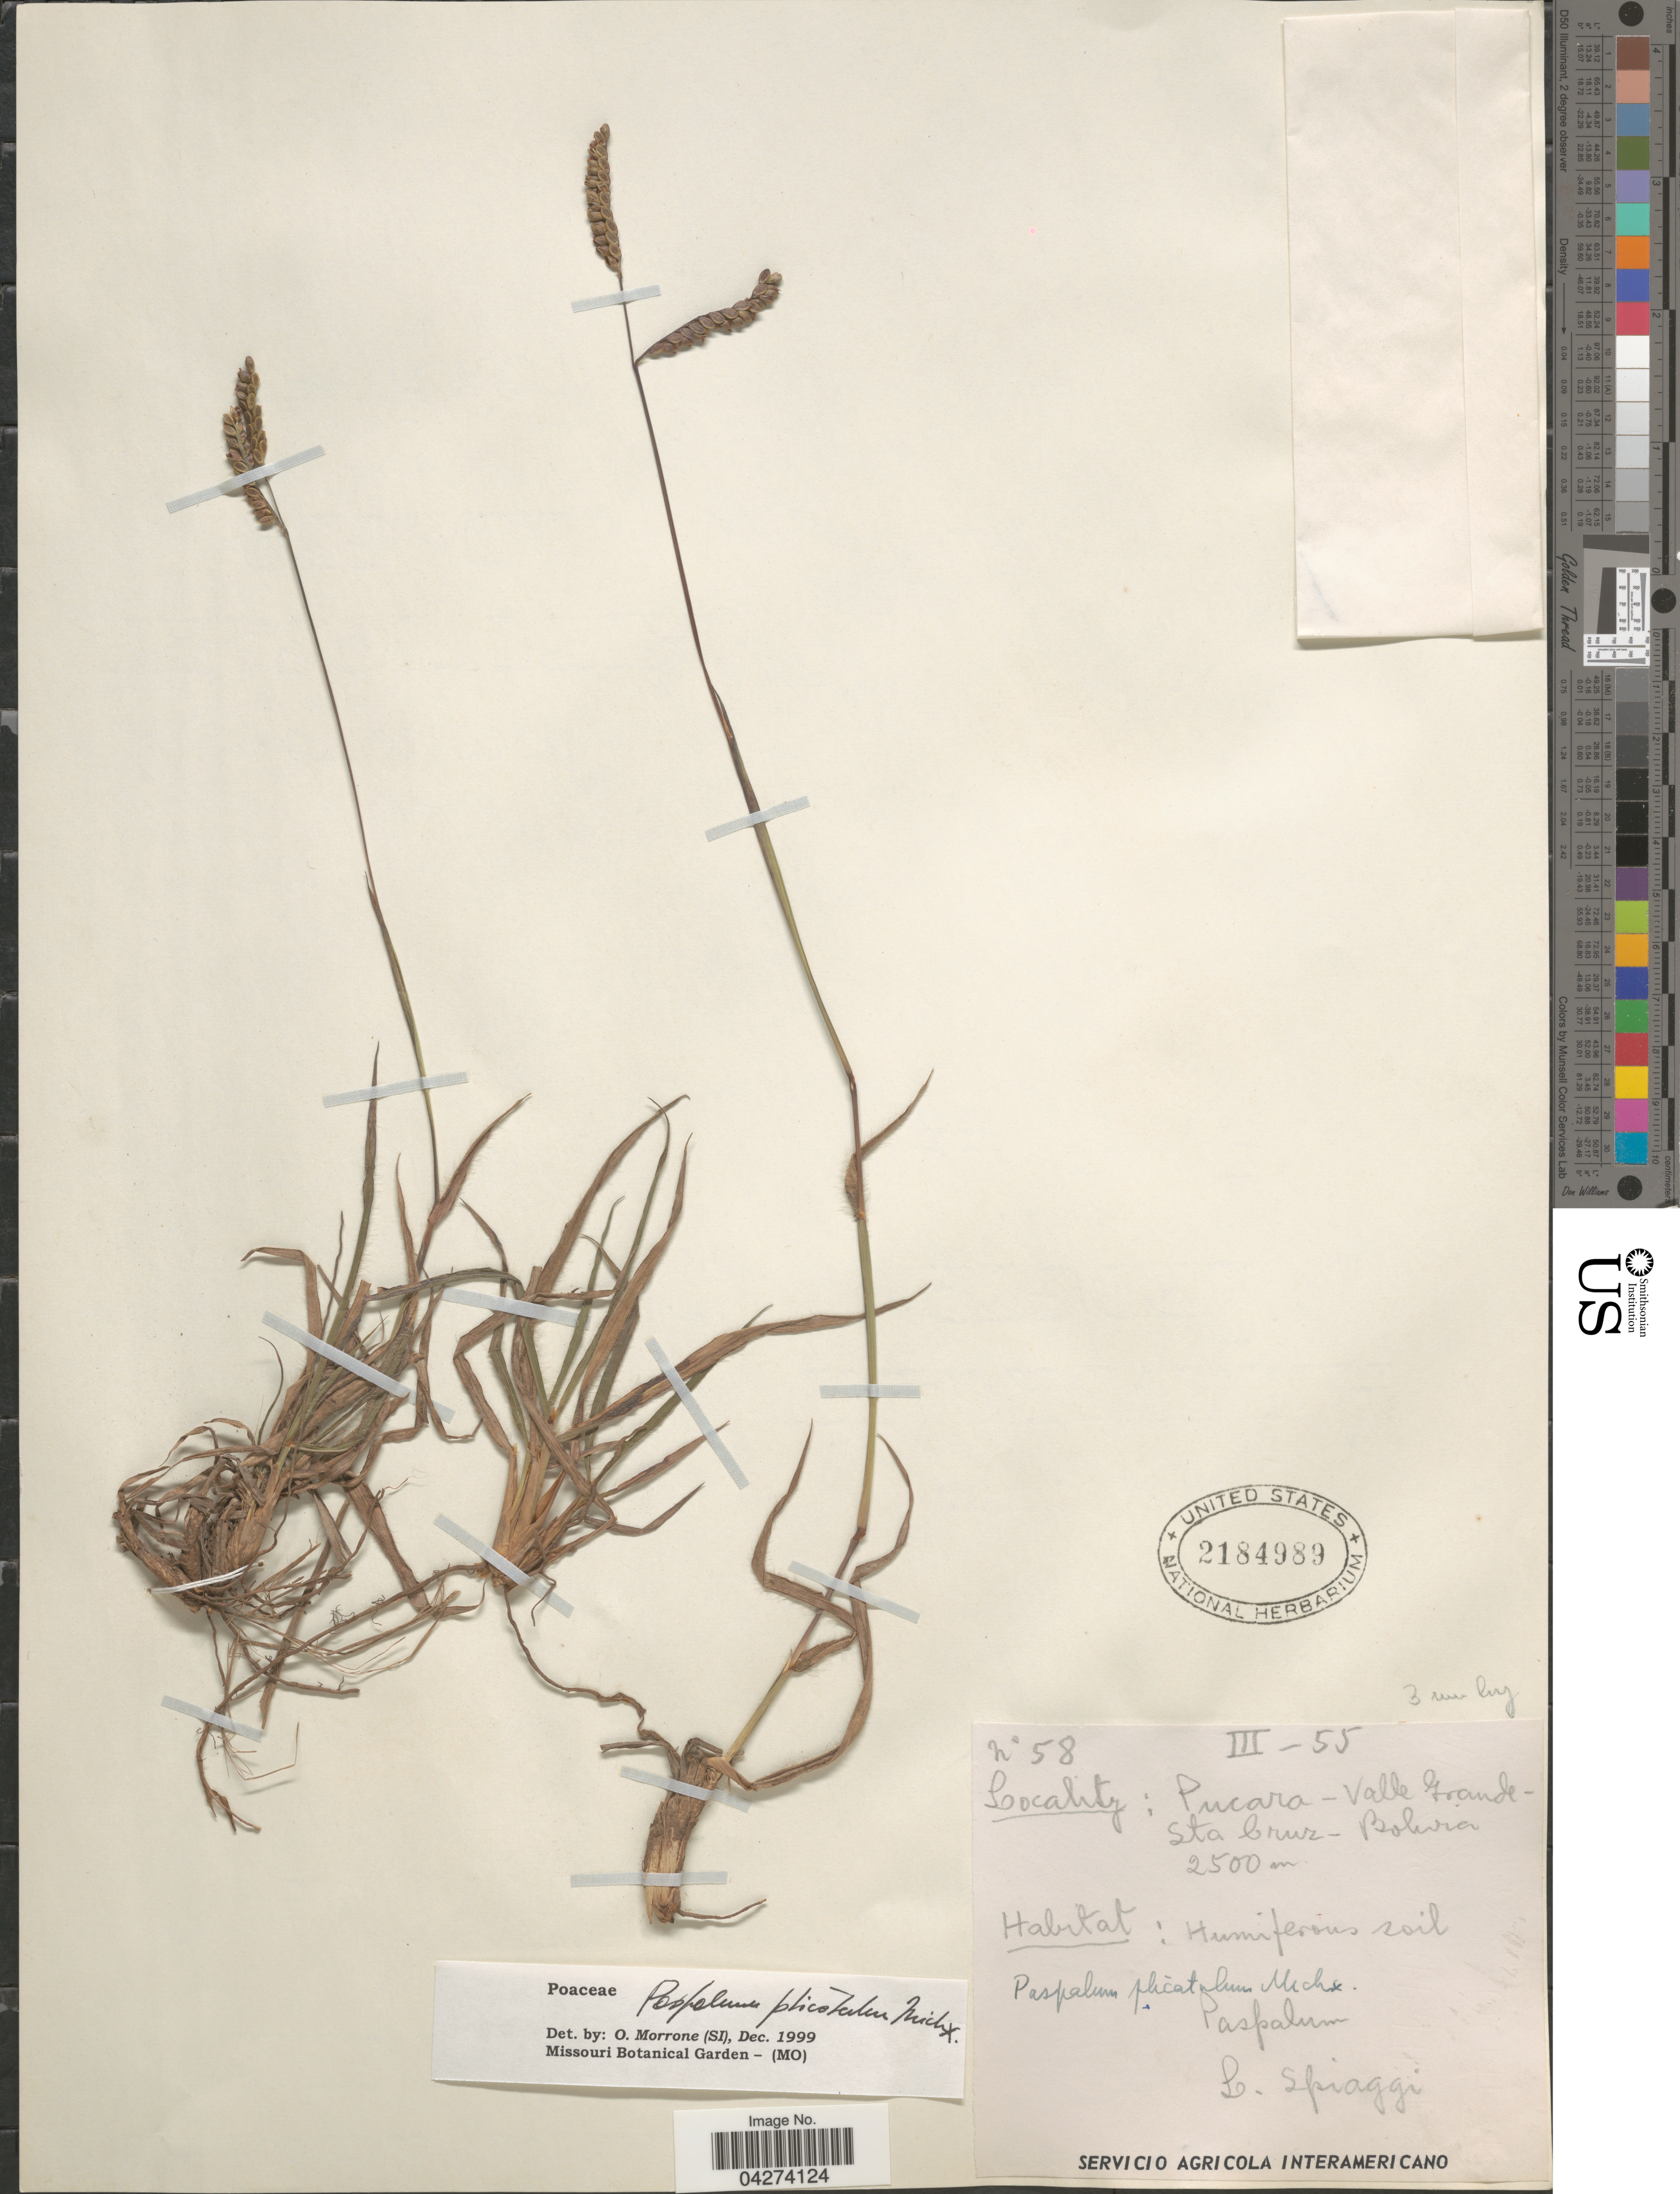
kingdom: Plantae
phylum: Tracheophyta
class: Liliopsida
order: Poales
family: Poaceae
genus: Paspalum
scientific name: Paspalum plicatulum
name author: Michx.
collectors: L. Spiaggi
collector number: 58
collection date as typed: Transcribed d/m/y: /3/55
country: Bolivia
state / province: Santa Cruz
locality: Pucara - Valle Grande - Sta Cruz.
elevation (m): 2500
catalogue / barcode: US 2184989